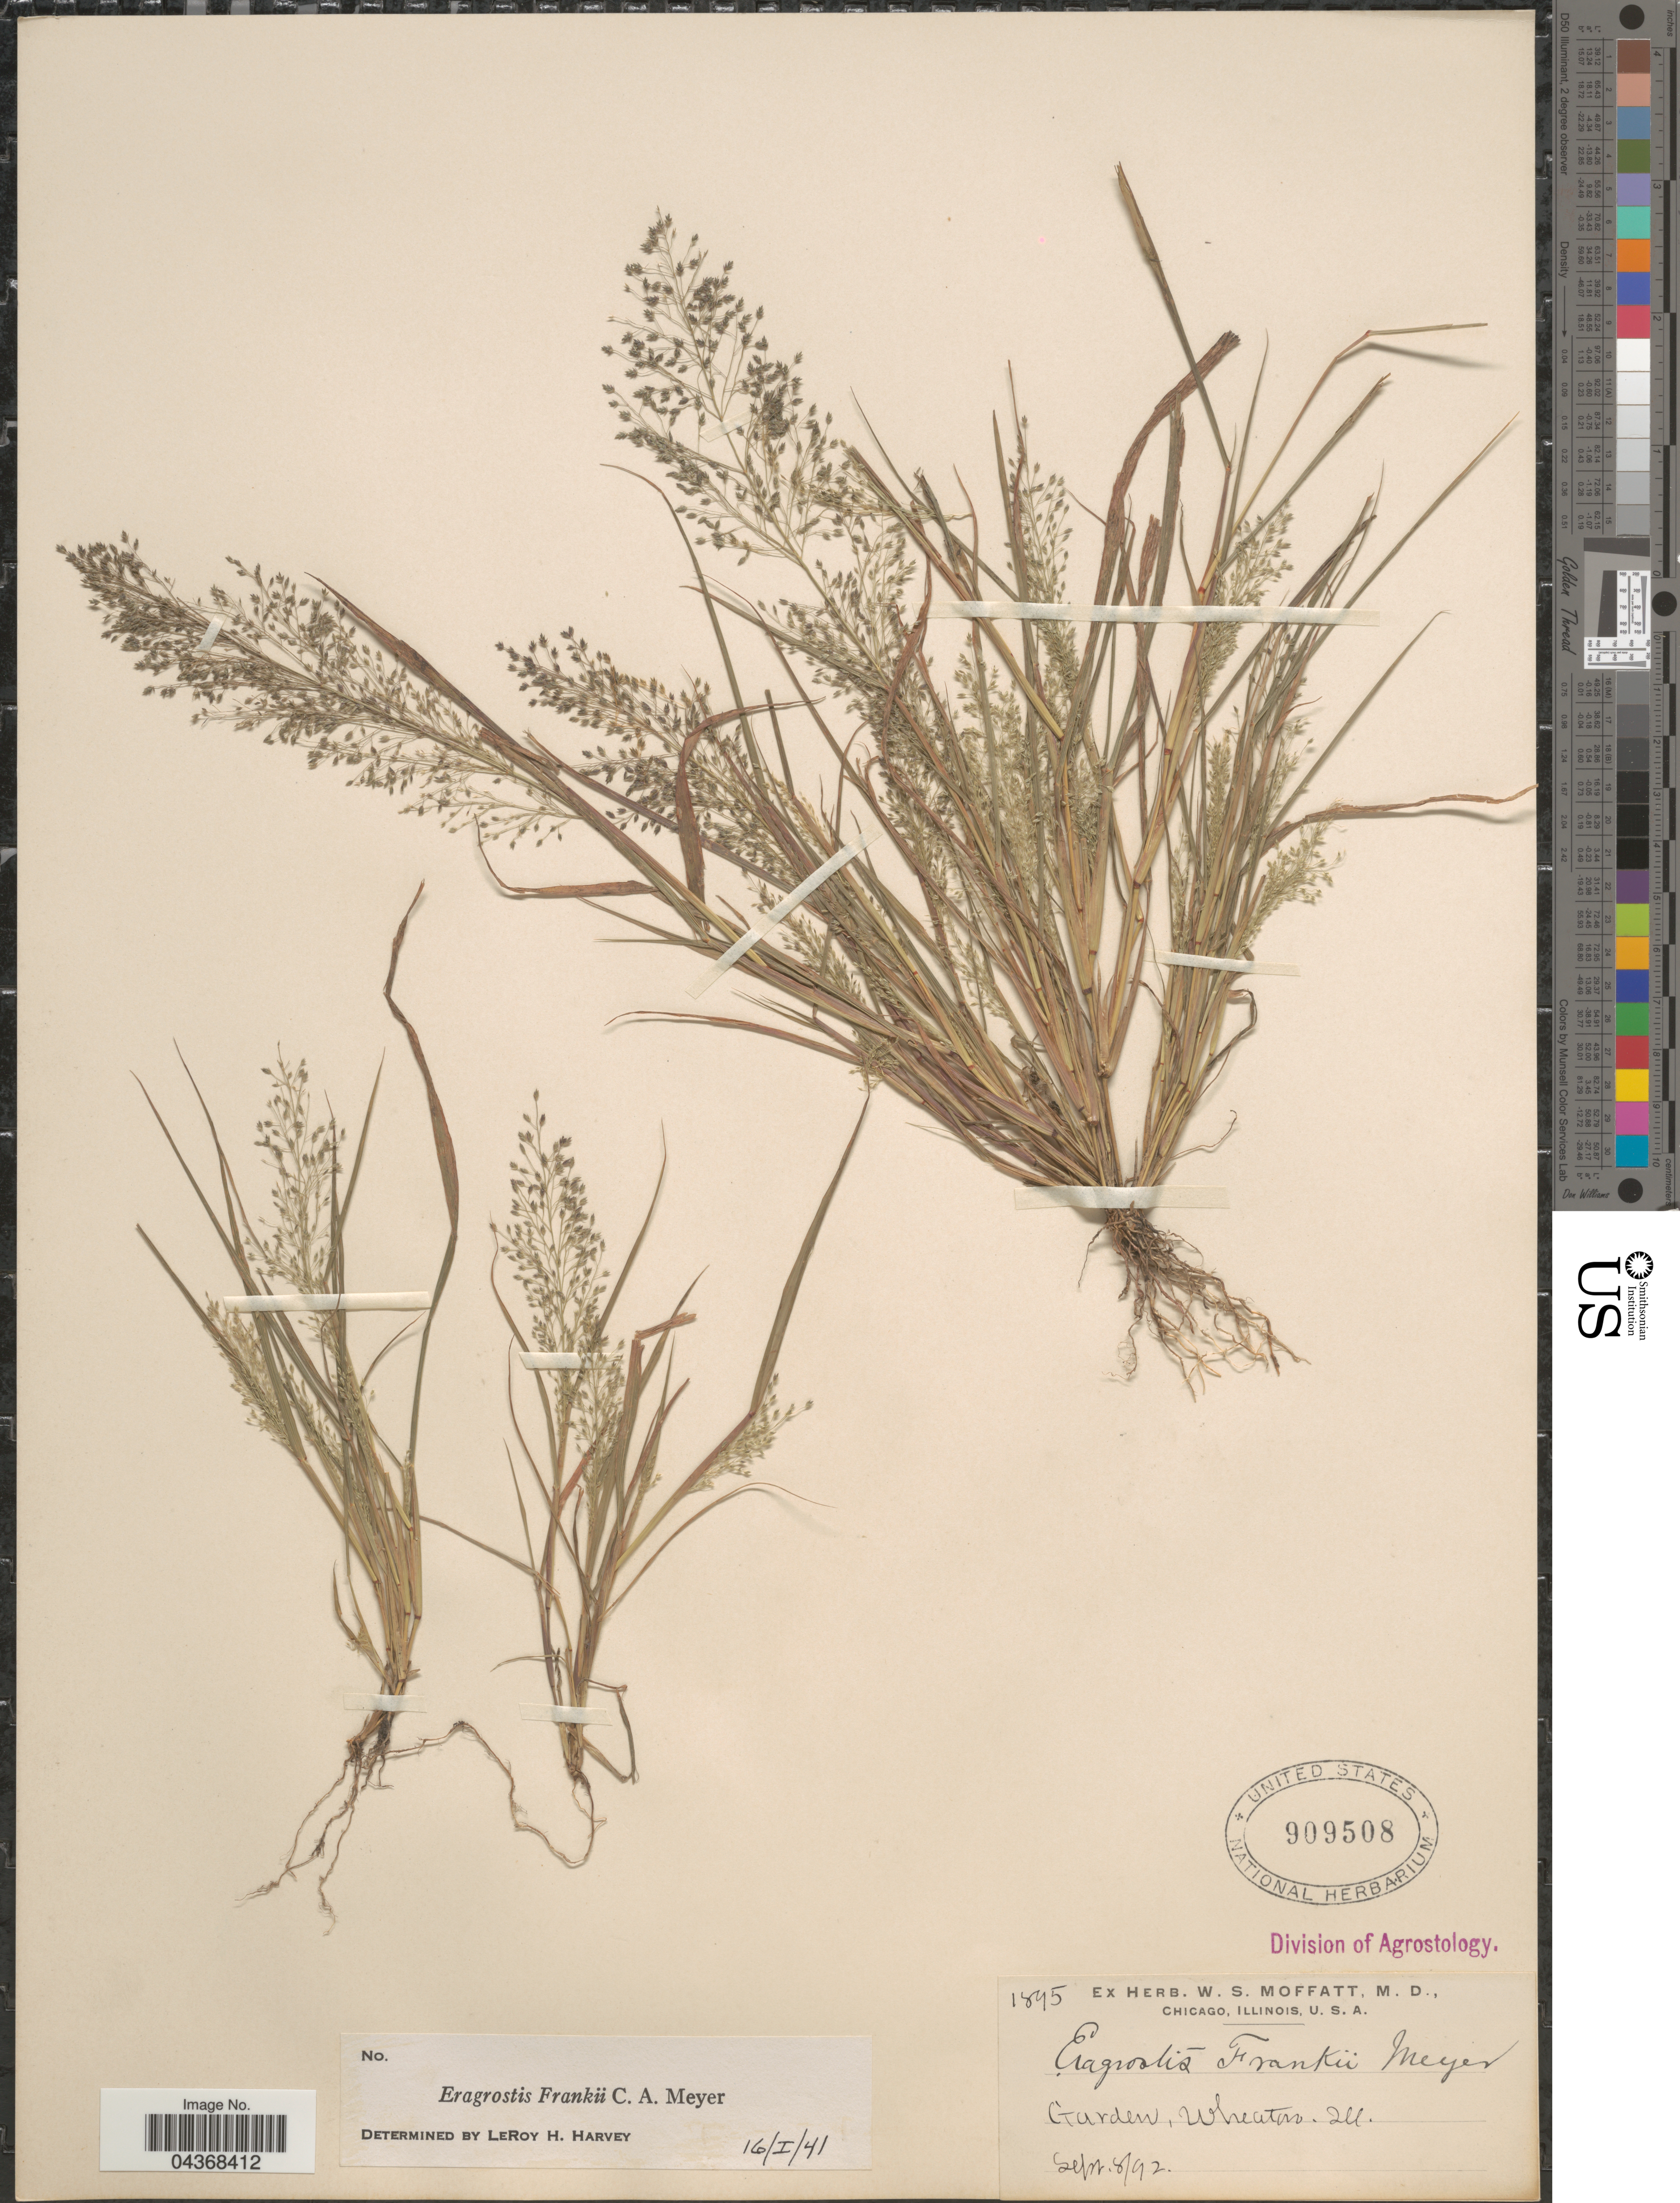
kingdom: Plantae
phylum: Tracheophyta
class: Liliopsida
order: Poales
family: Poaceae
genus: Eragrostis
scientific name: Eragrostis frankii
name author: C.A. Mey. ex Steud.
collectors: ex herb. W. S. Moffatt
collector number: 1895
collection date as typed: Transcribed d/m/y: 8/9/92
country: United States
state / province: Illinois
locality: Garden, Wheaton.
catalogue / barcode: US 909508